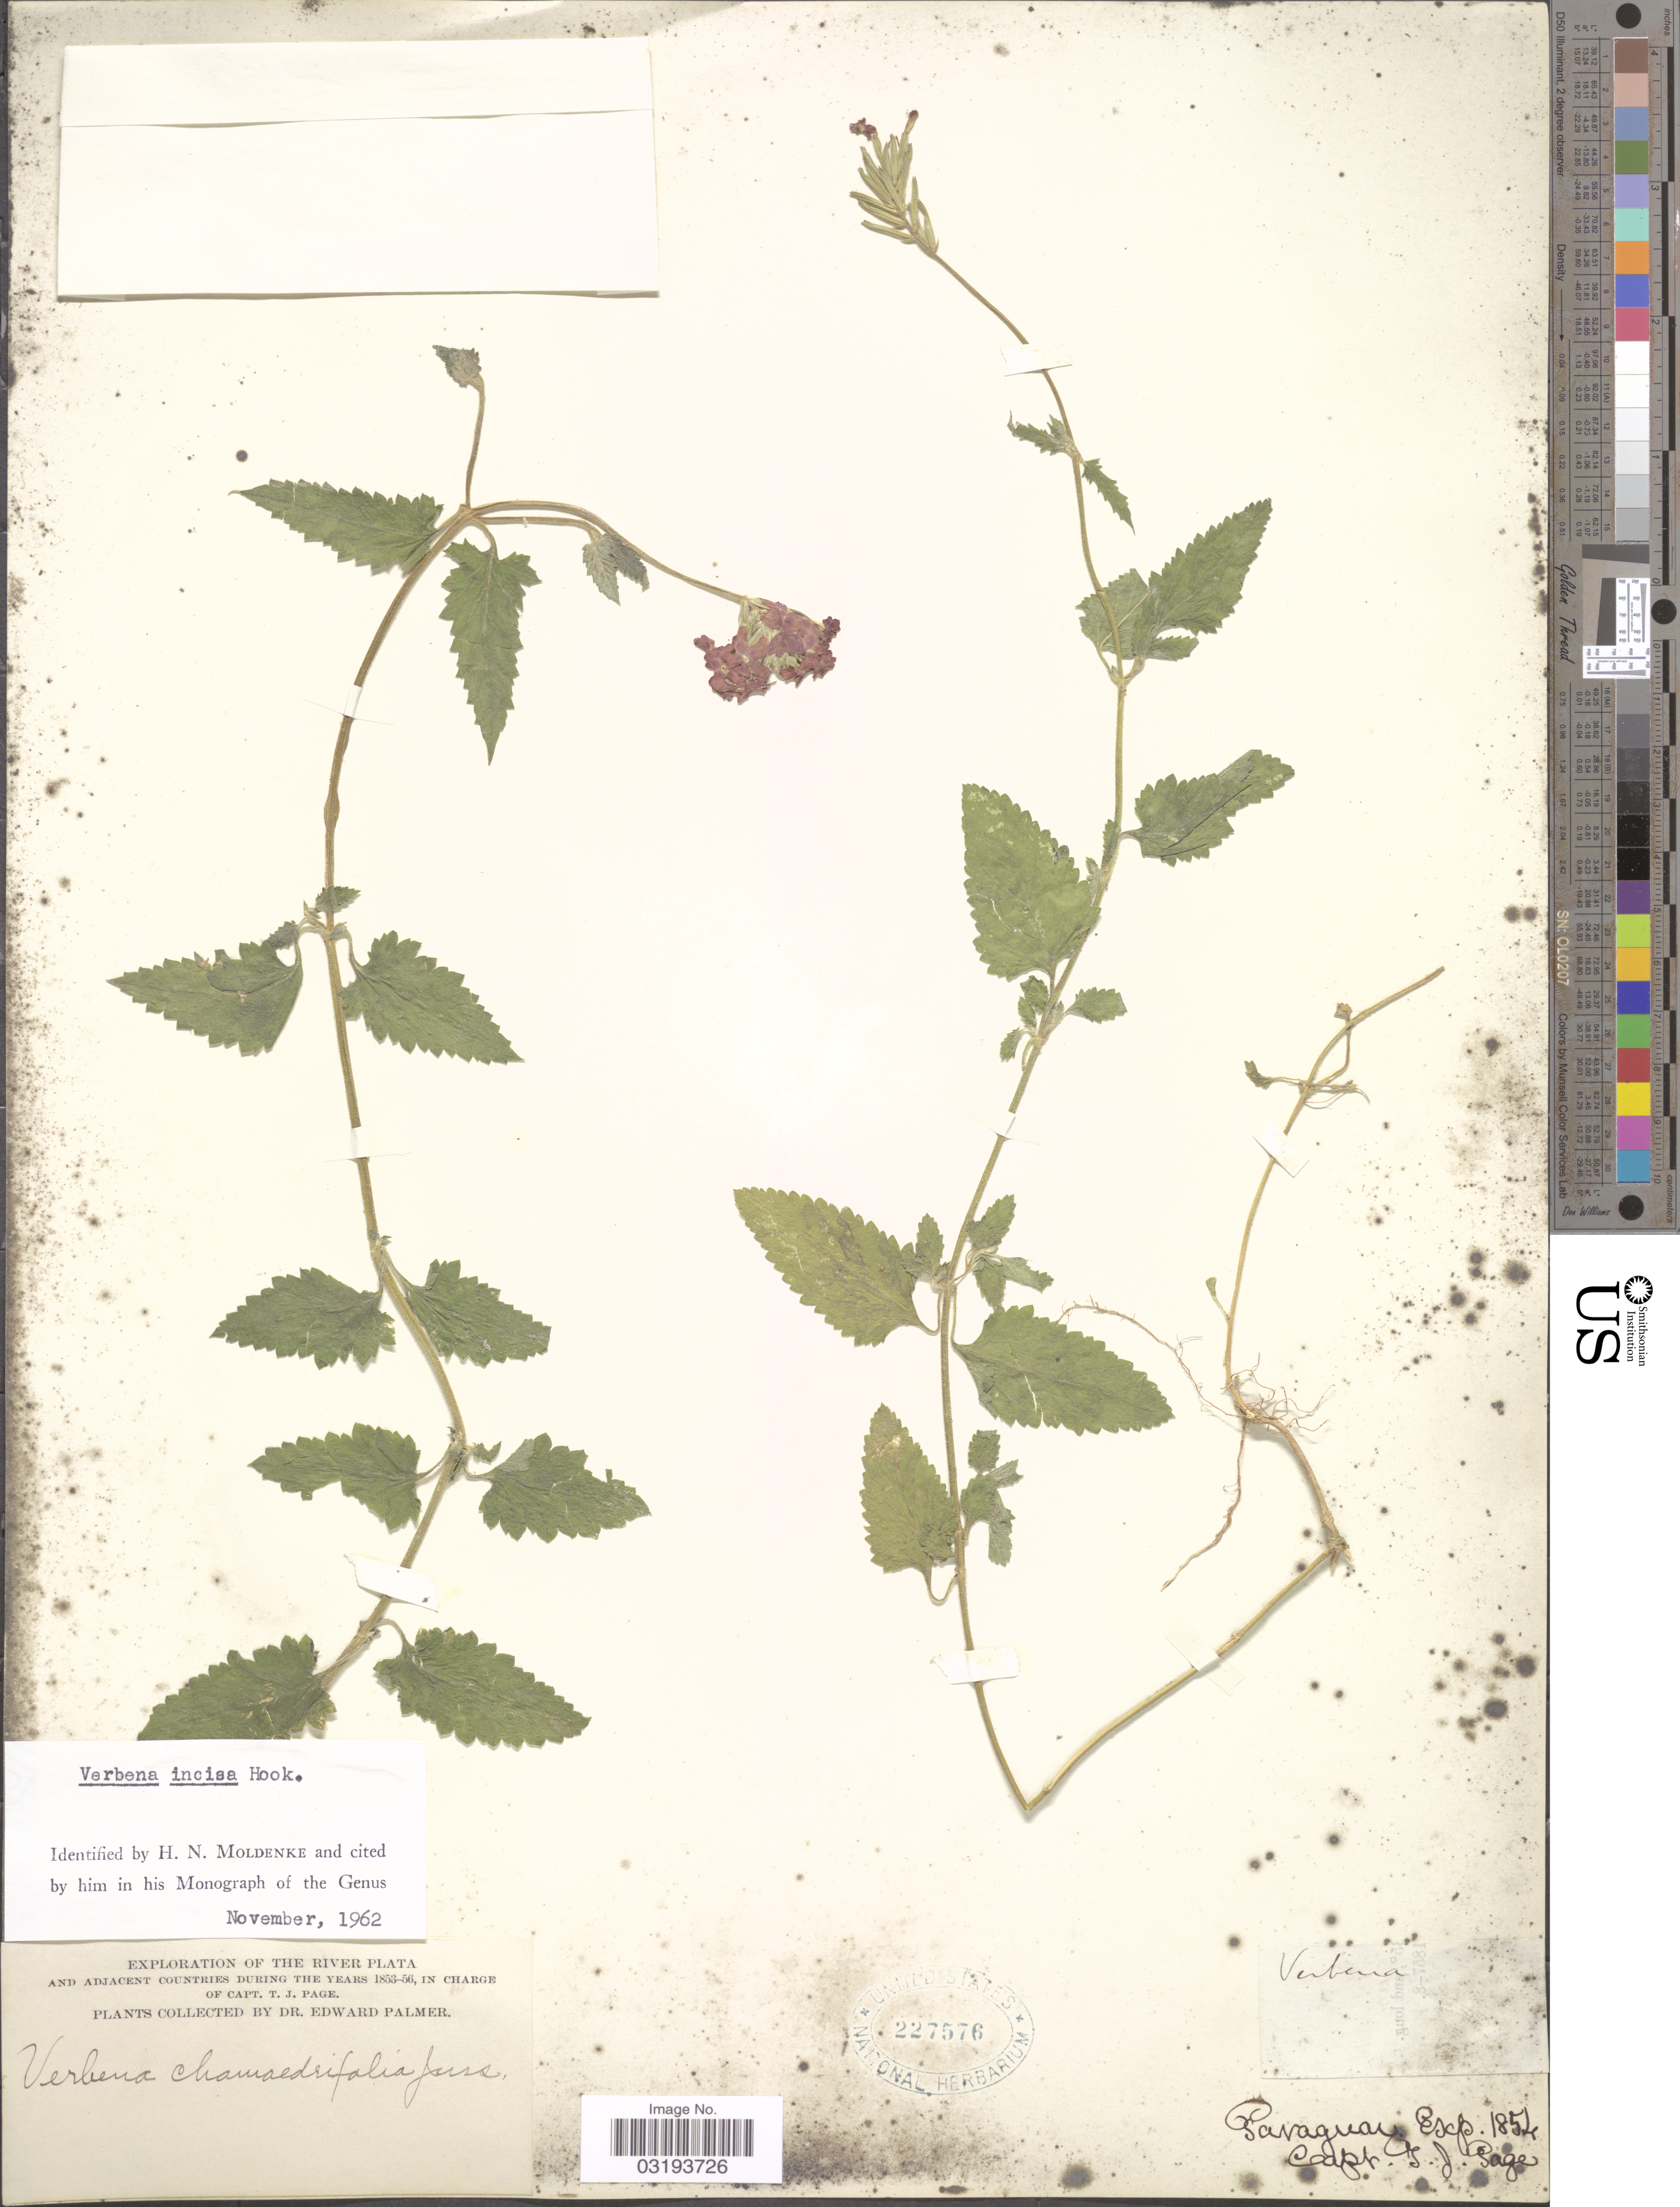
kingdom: Plantae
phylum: Tracheophyta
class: Magnoliopsida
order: Lamiales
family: Verbenaceae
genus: Verbena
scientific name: Verbena incisa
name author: Hook.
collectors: E. Palmer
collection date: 1853/1856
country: Paraguay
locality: The River Plata and adjacent countries.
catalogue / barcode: US 227576